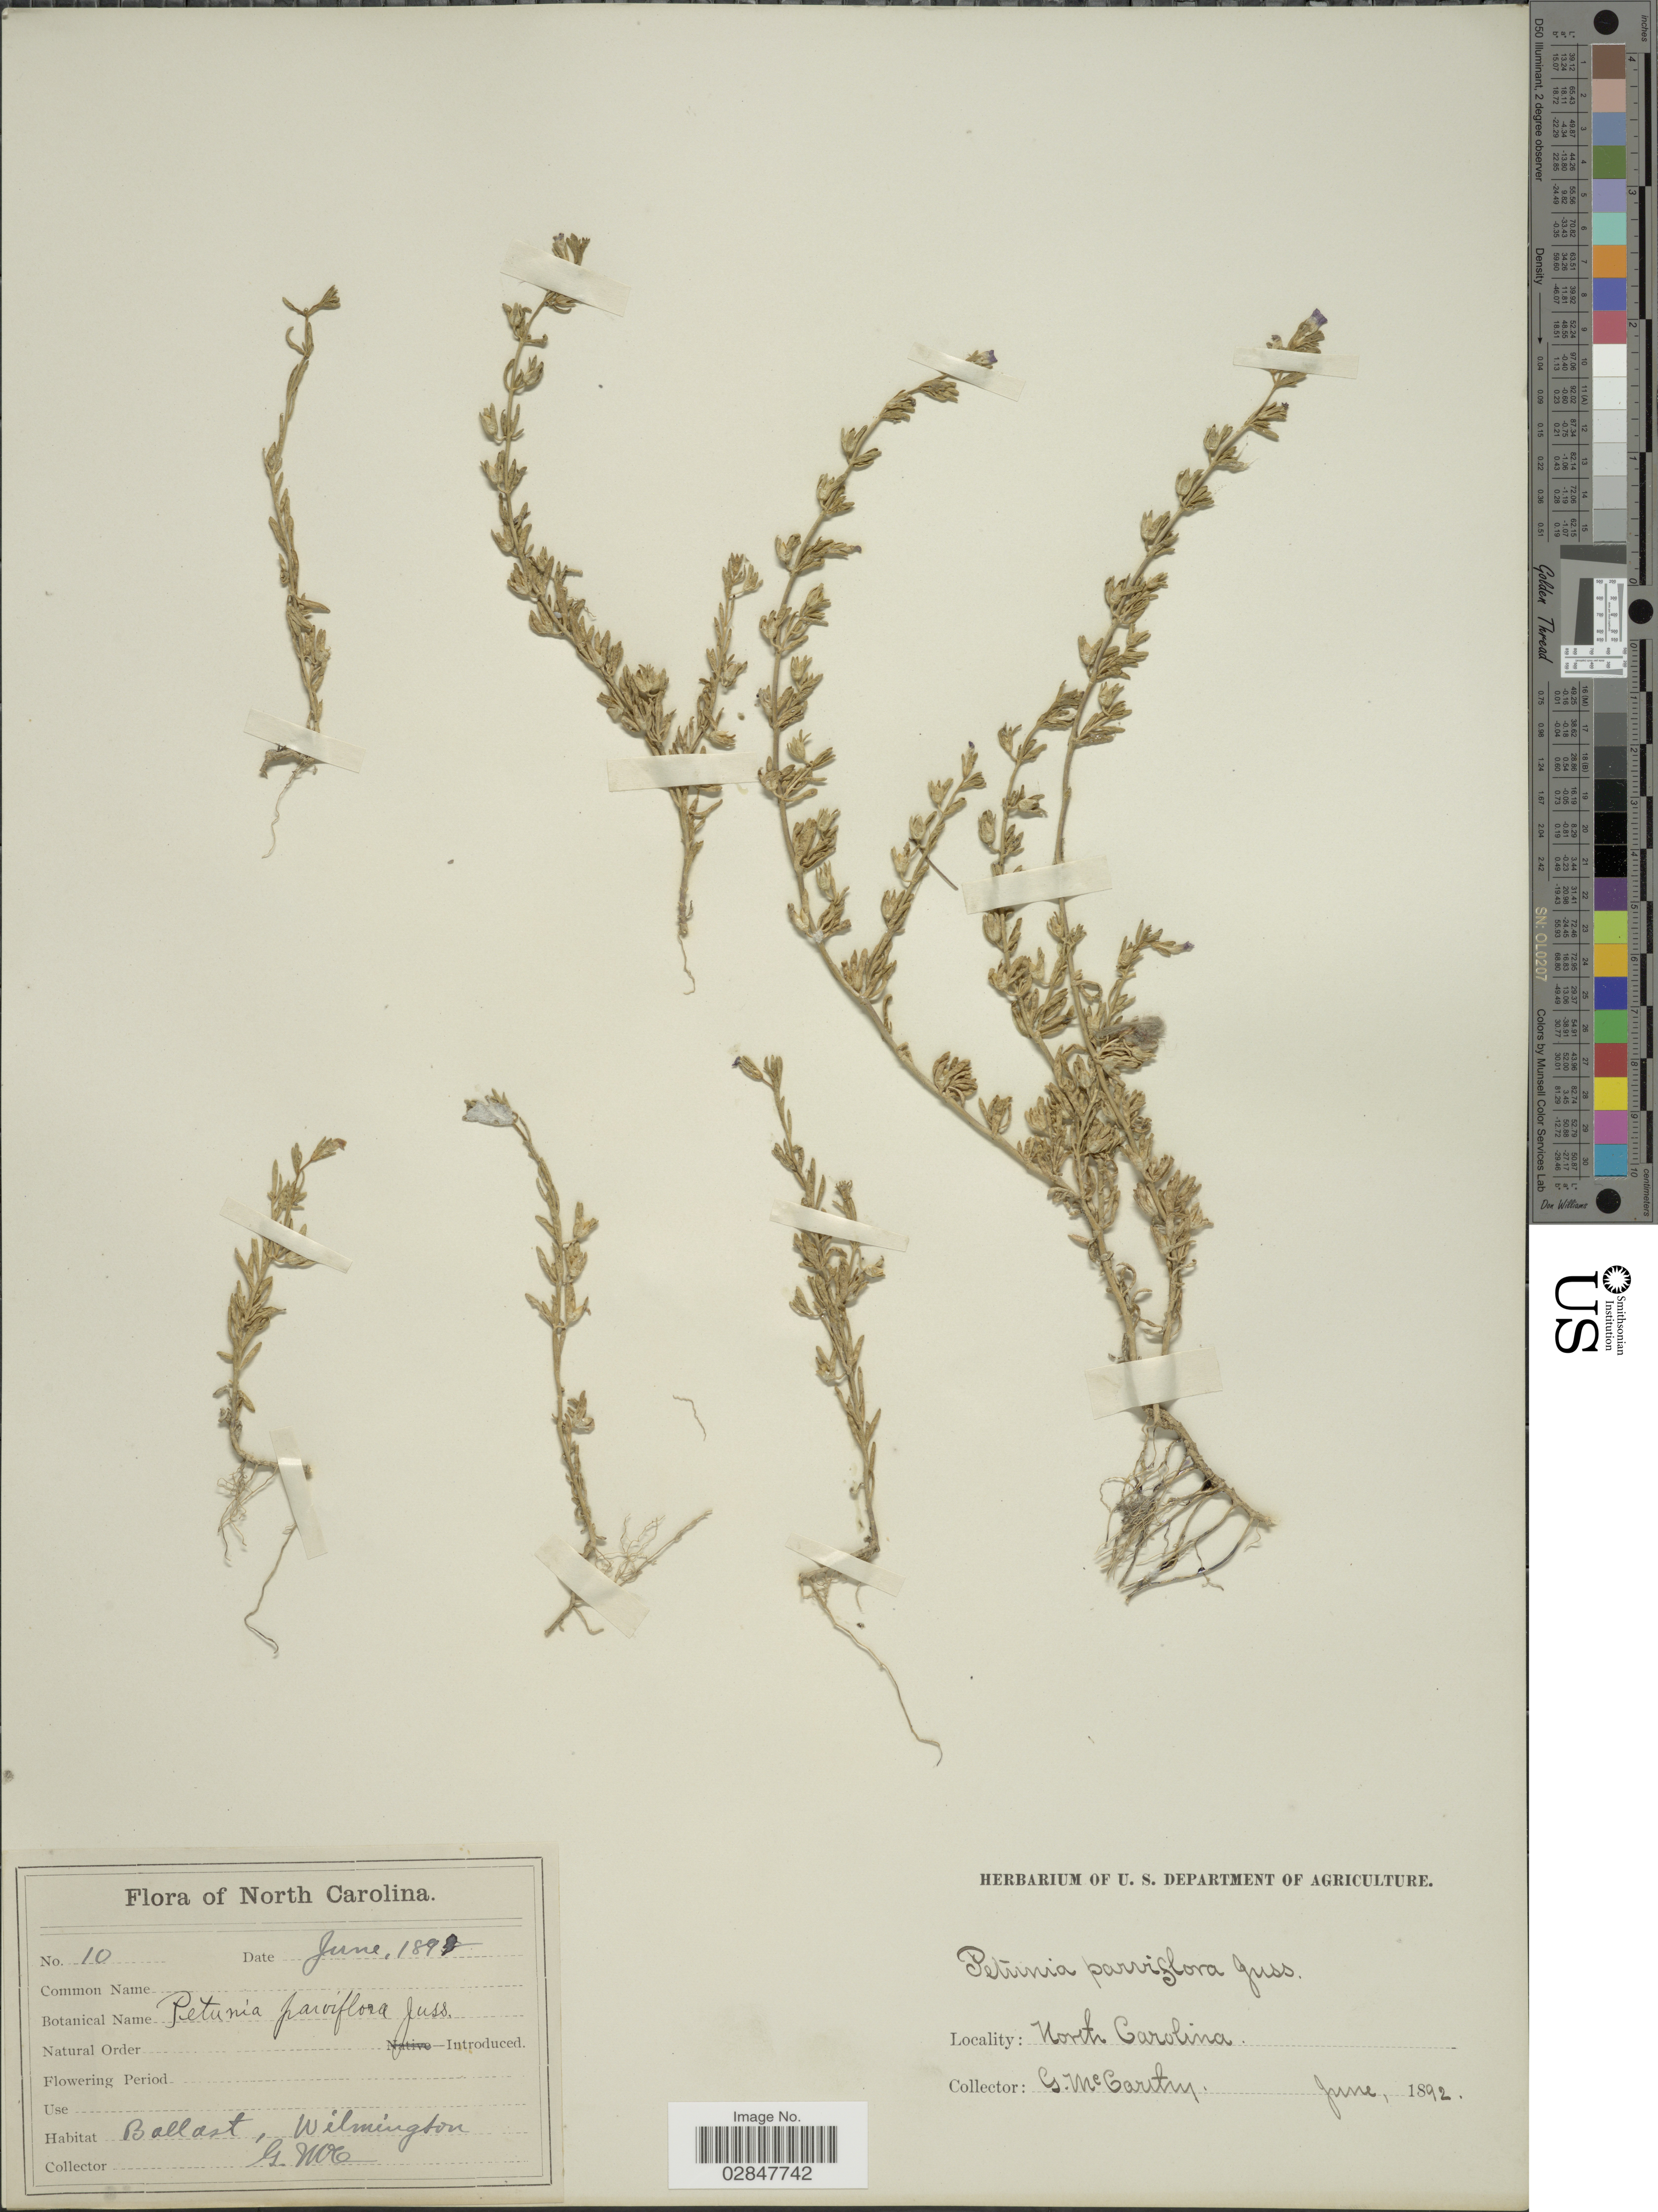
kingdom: Plantae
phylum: Tracheophyta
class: Magnoliopsida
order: Solanales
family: Solanaceae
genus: Petunia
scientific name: Petunia parviflora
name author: Juss.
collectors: G. McCarthy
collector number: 10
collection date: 1892-06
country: United States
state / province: North Carolina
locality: Ballast, Wilmington.